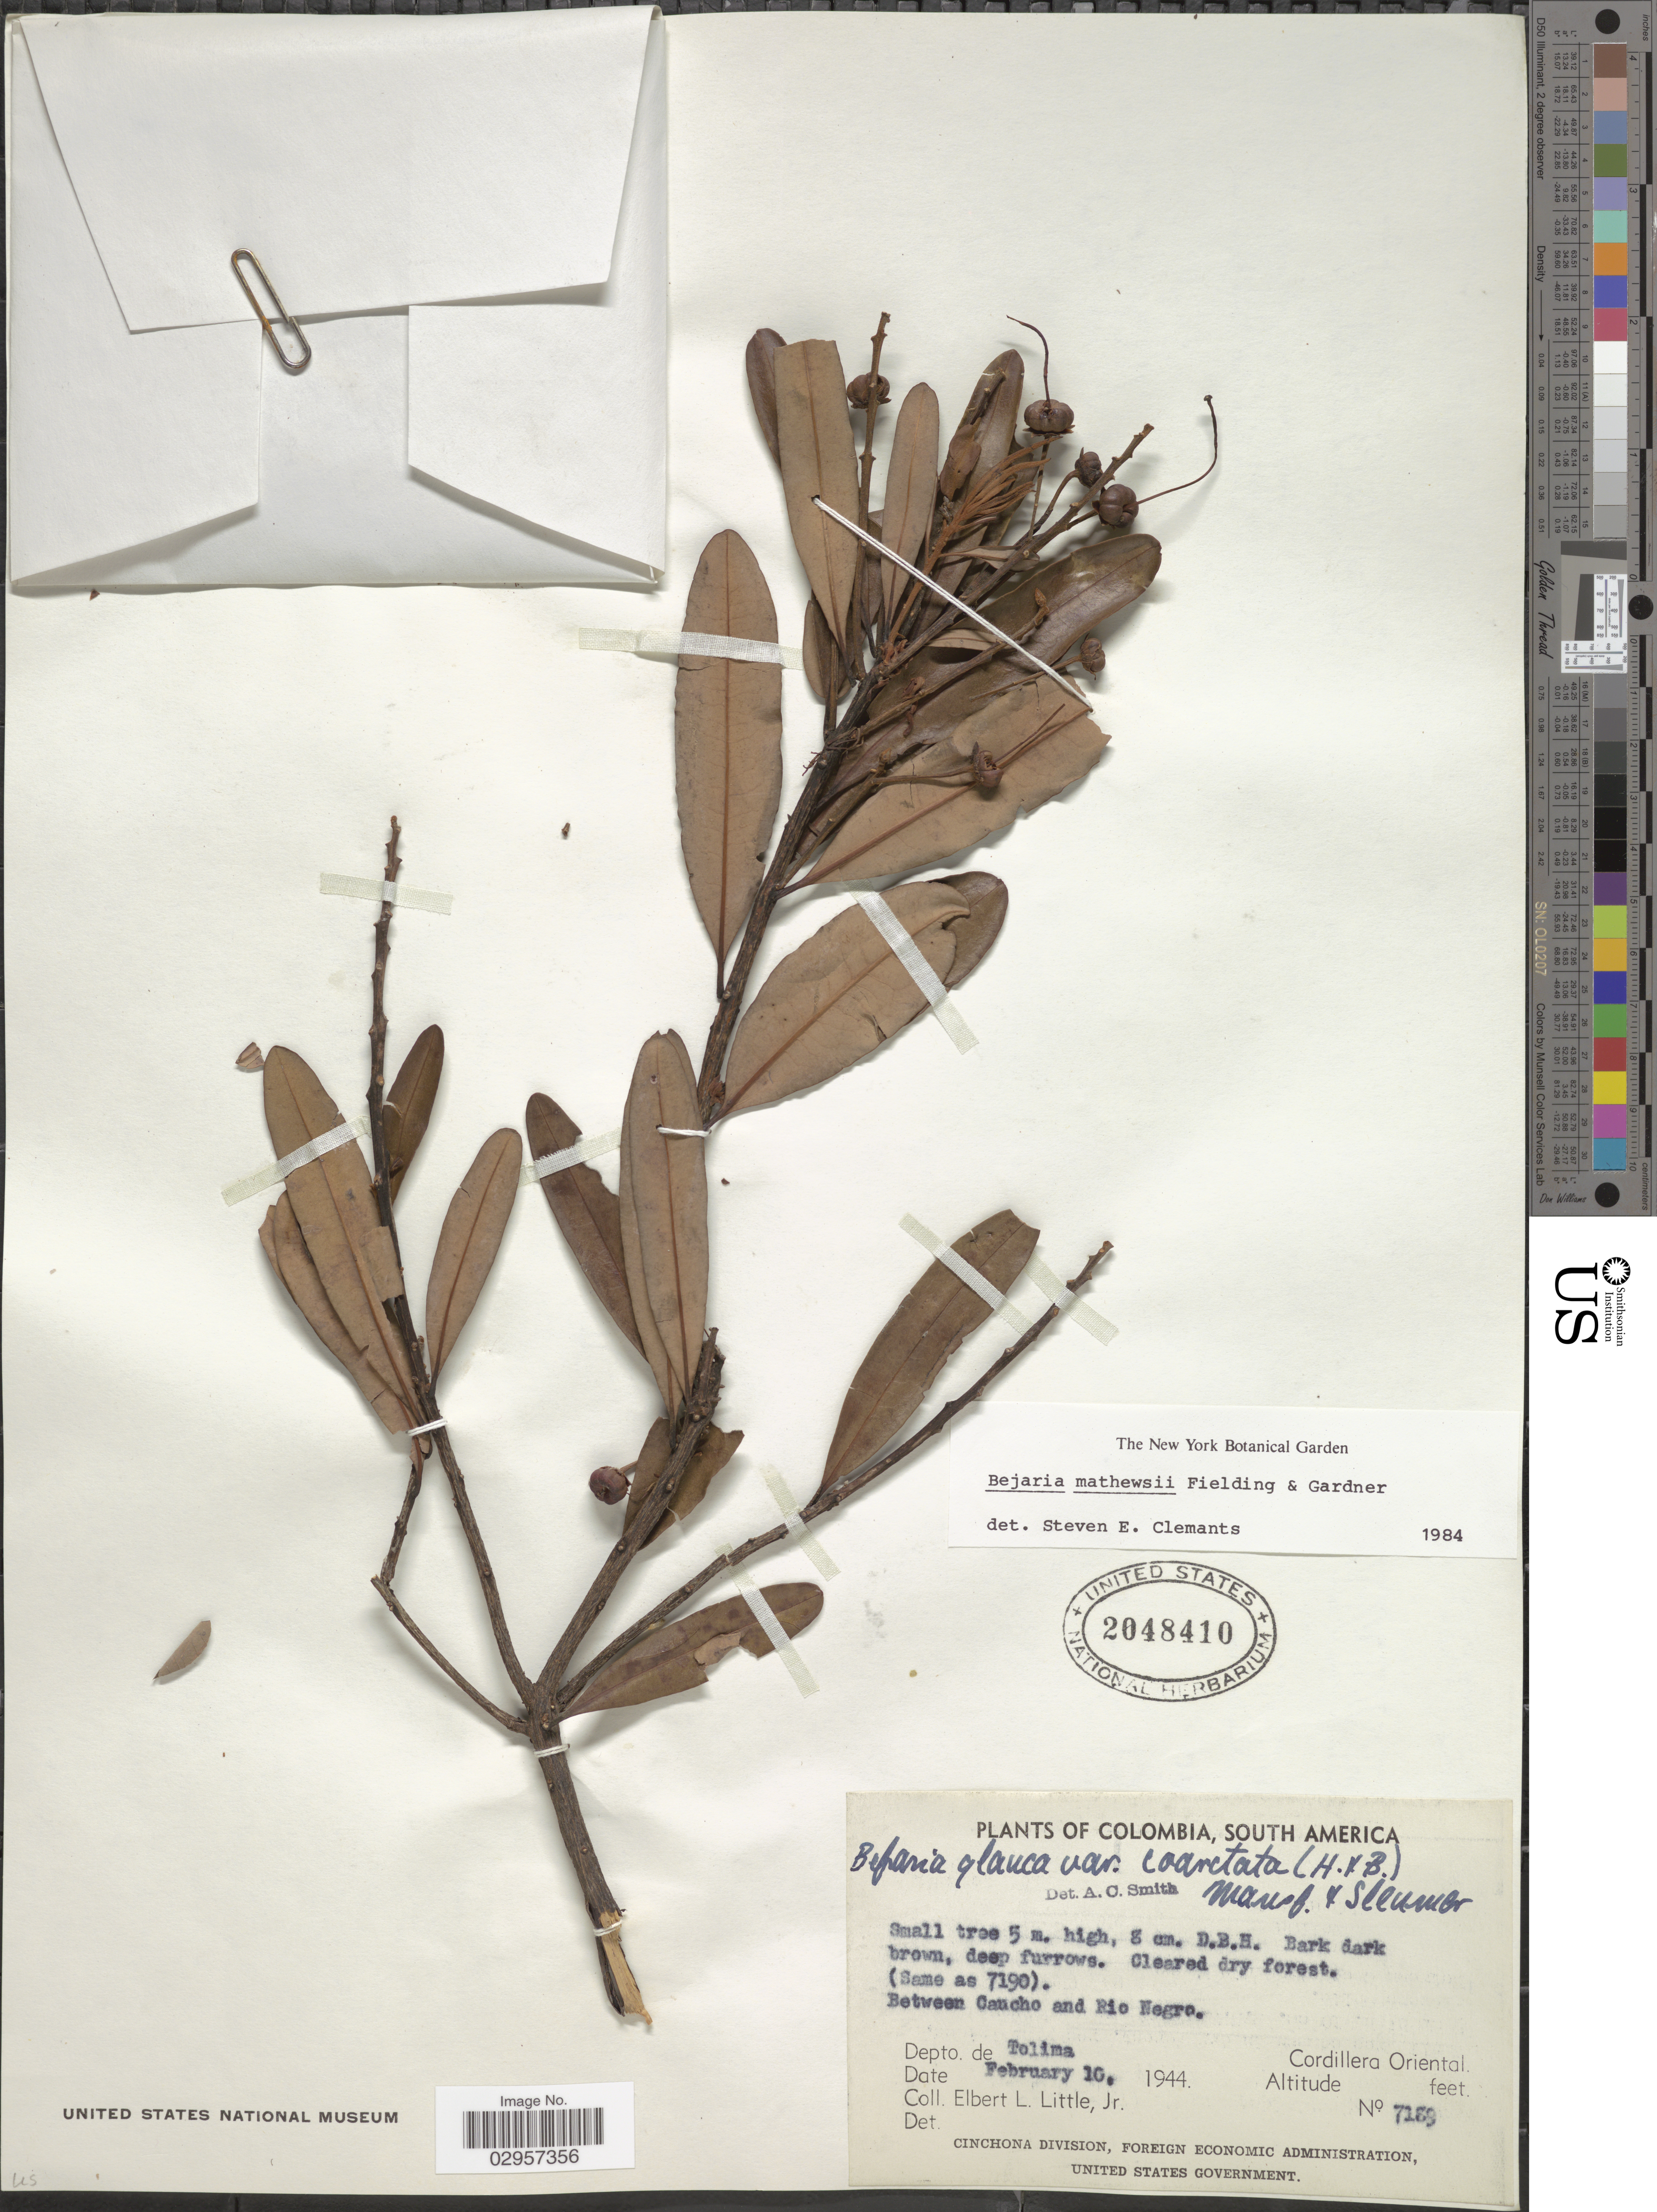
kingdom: Plantae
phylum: Tracheophyta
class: Magnoliopsida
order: Ericales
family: Ericaceae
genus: Bejaria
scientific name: Bejaria mathewsii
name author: Fielding & Gardner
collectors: E. L. Little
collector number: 7189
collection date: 1944-02-10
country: Colombia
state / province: Tolima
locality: Between Caucho and Rio Negro, Dept. de Tolima, Cordillera Oriental.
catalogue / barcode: US 2048410